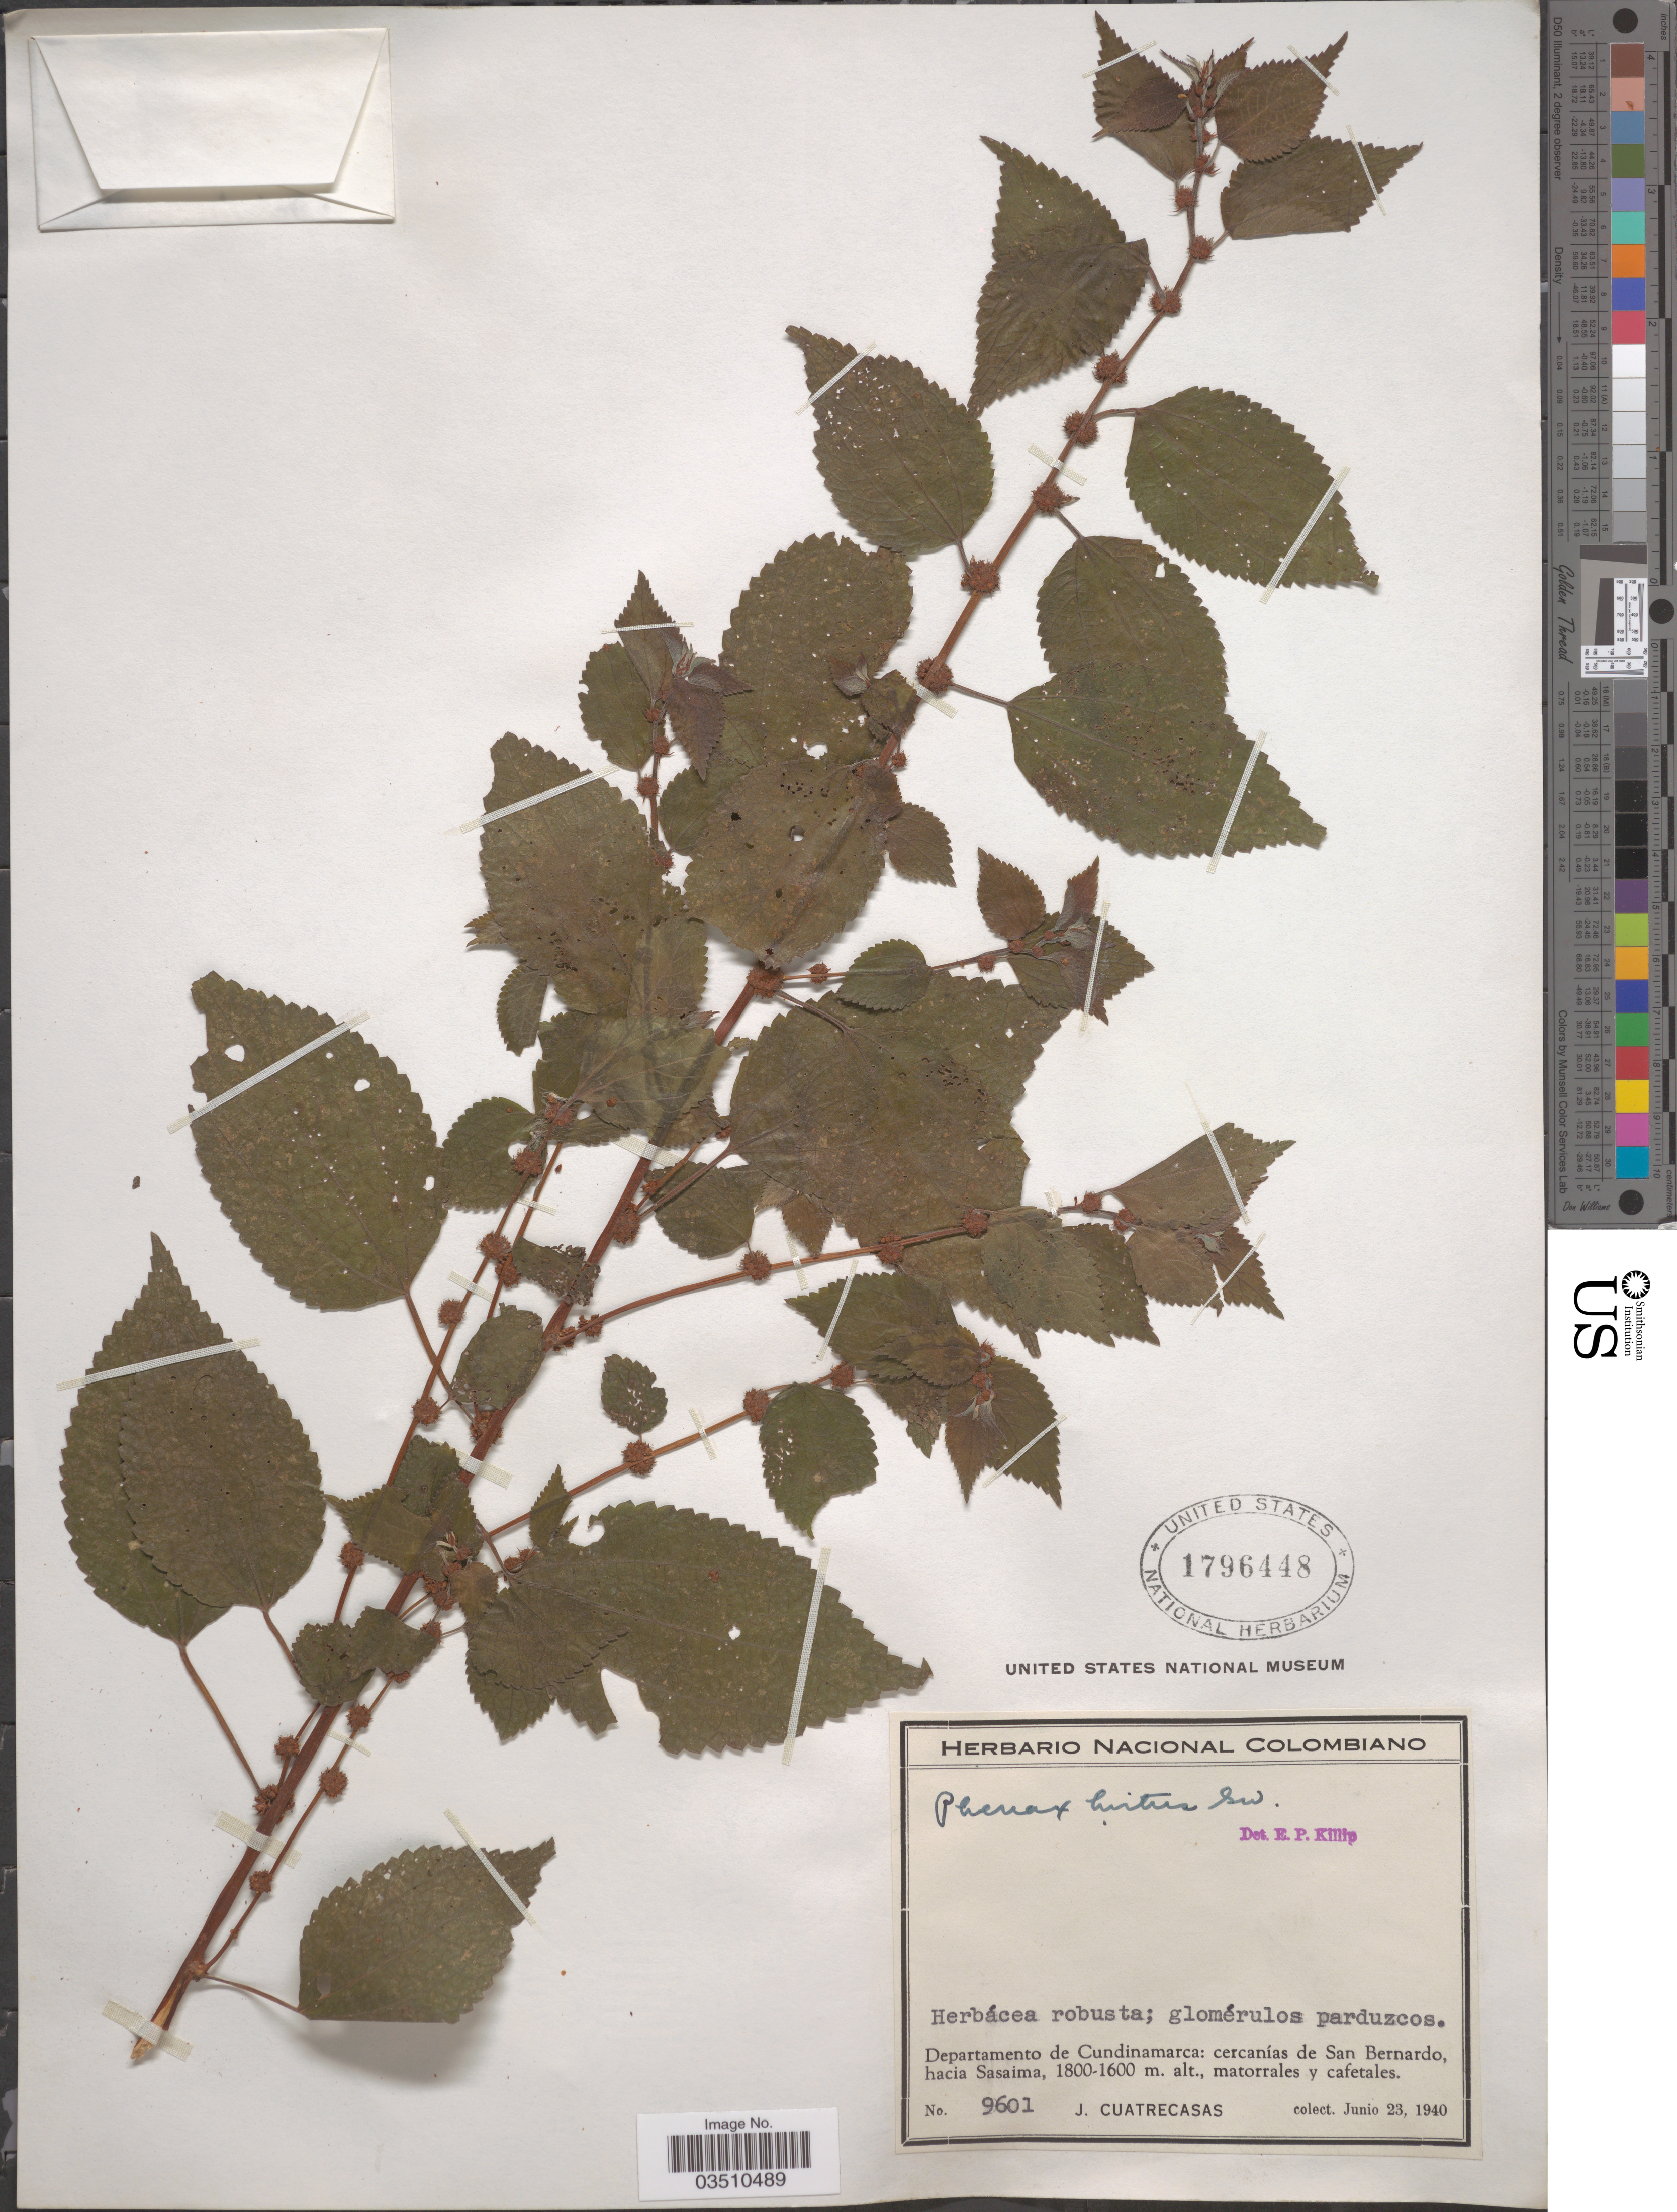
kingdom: Plantae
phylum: Tracheophyta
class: Magnoliopsida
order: Rosales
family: Urticaceae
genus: Phenax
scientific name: Phenax hirtus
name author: (Sw.) Wedd.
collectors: J. Cuatrecasas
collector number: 9601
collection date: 1940-06-23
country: Colombia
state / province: Cundinamarca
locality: Departamento de Cundinamarca: cercanías de San Bernardo, hacia Sasaima.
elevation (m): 1600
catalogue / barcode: US 1796448